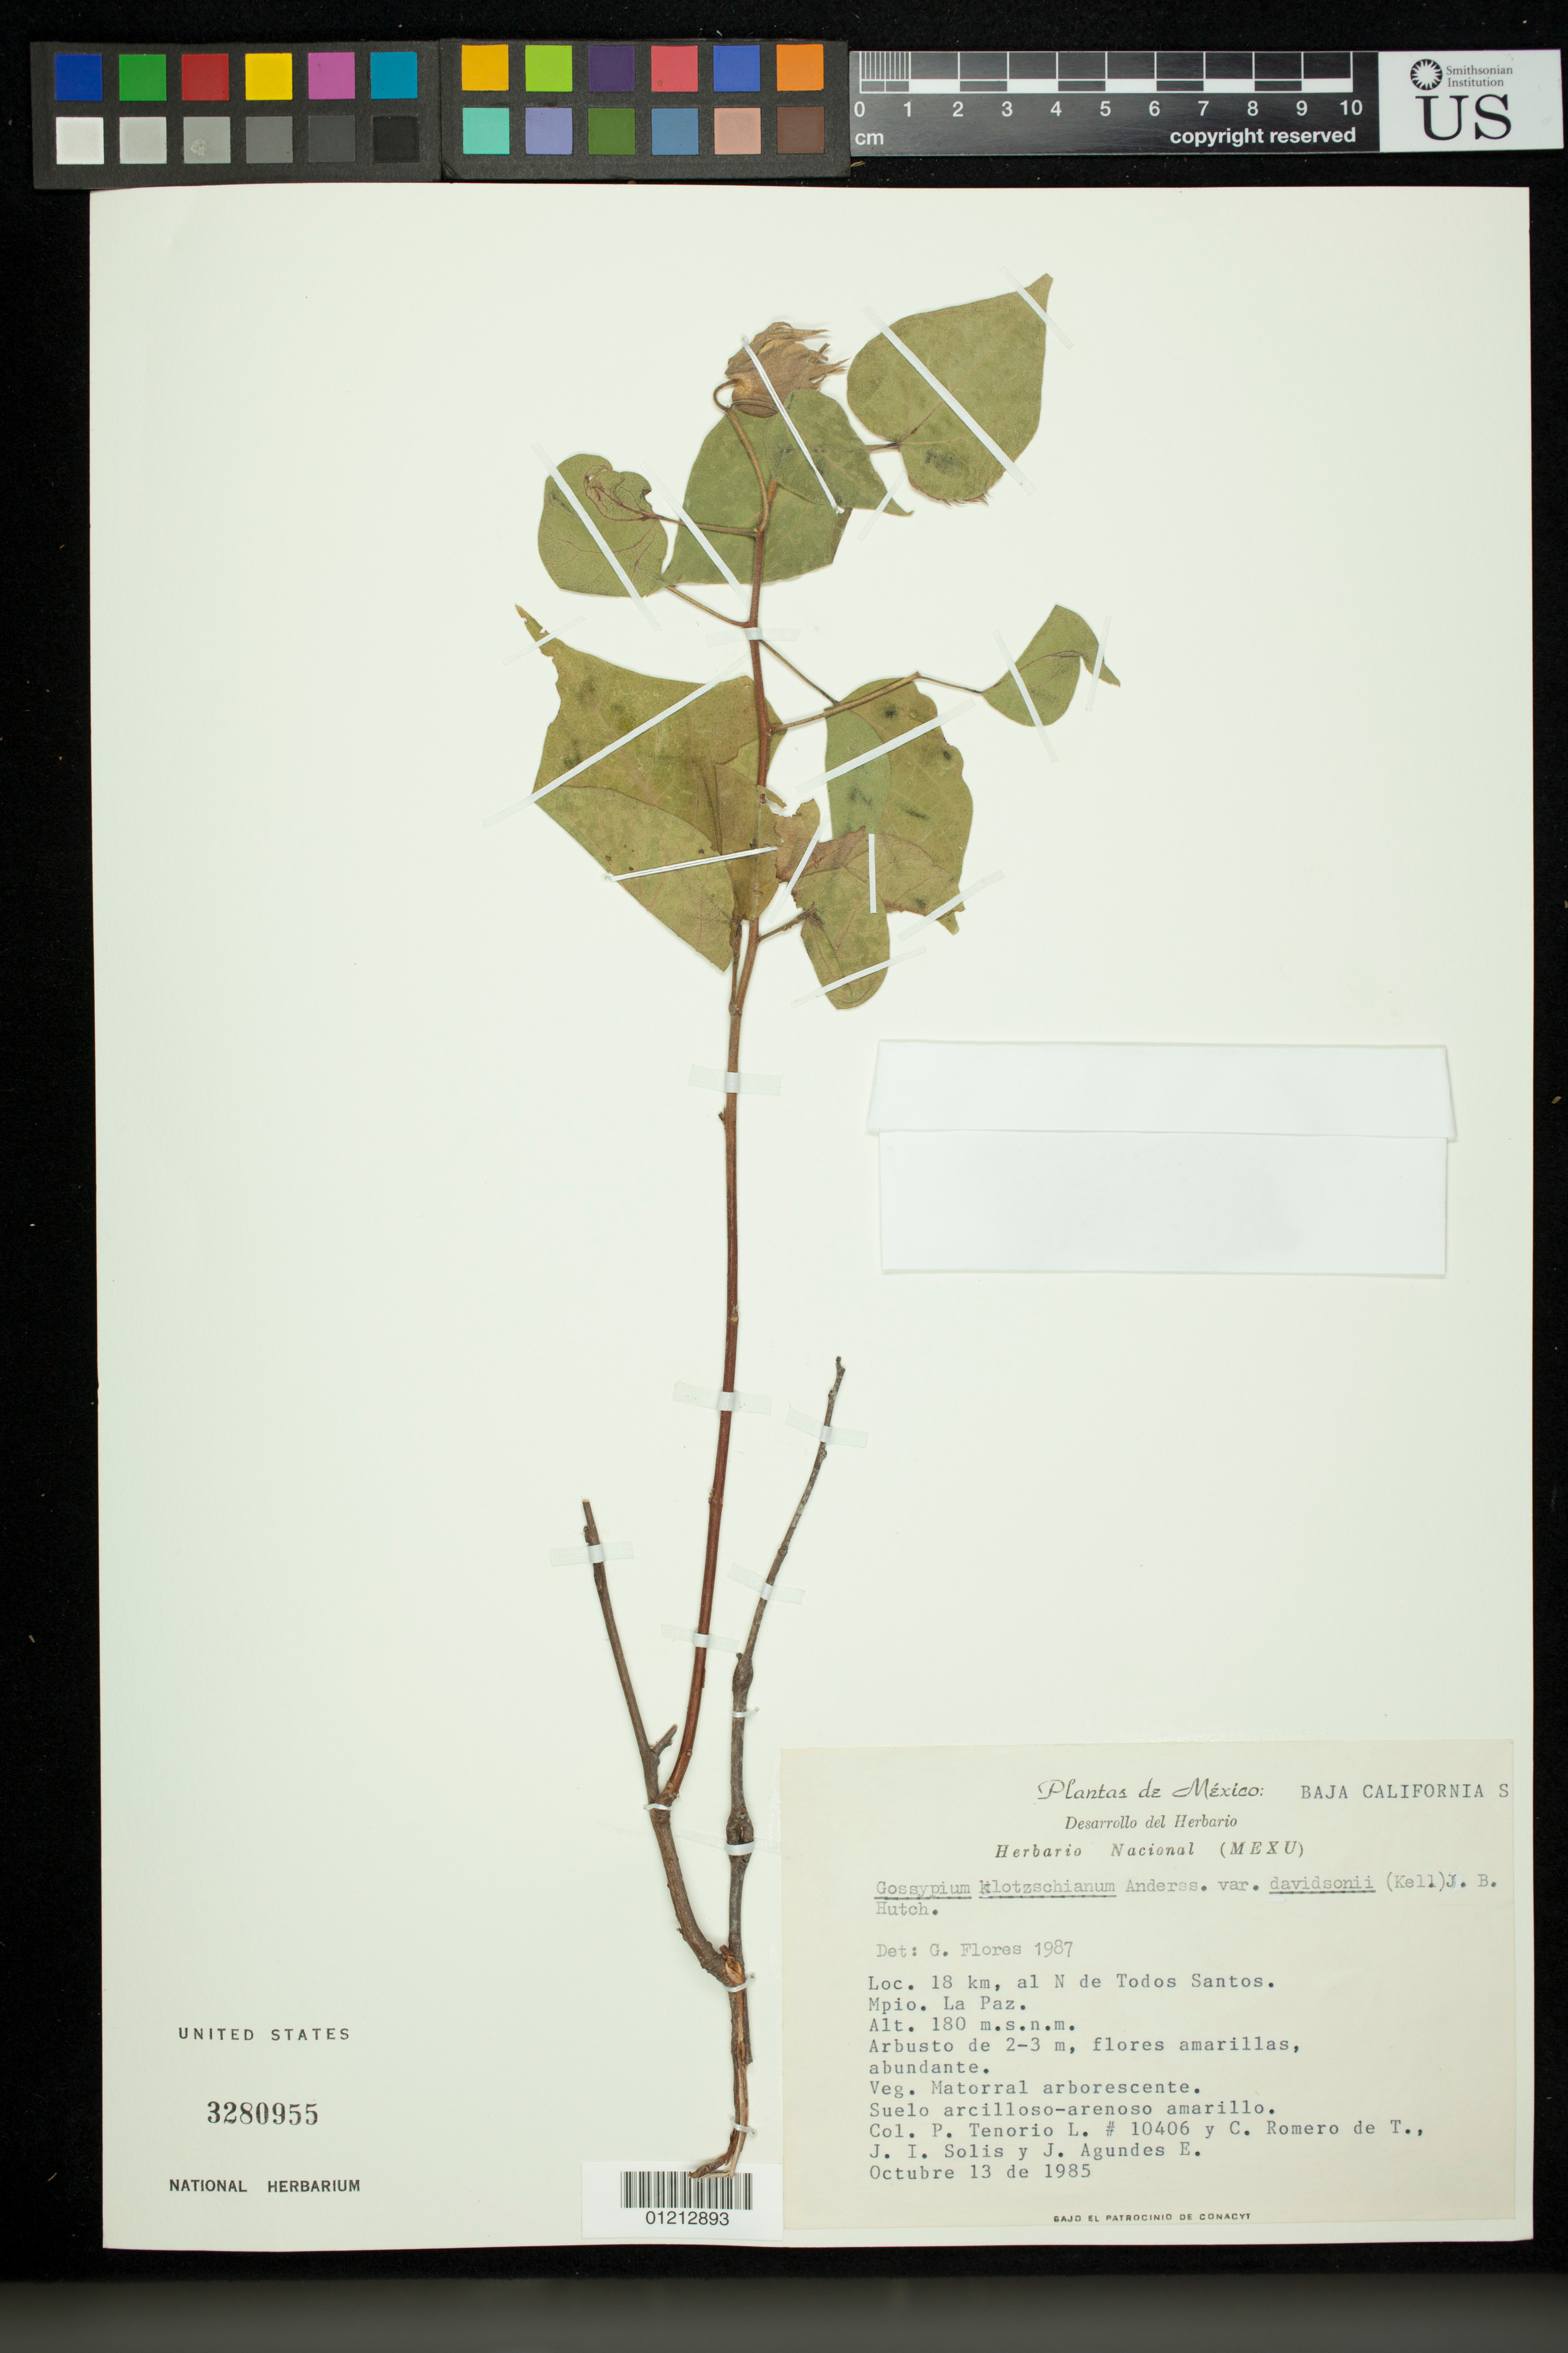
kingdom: Plantae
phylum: Tracheophyta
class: Magnoliopsida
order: Malvales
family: Malvaceae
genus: Gossypium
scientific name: Gossypium klotschianum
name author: Anderson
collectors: P. Tenorio L., C. Romero de T., J. I. Solis & J. Agundes E.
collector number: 10406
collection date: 1985-10-13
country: Mexico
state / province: Baja California Sur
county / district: La Paz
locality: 18 km, al N de Todos Santos.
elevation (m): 180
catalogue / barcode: US 3280955